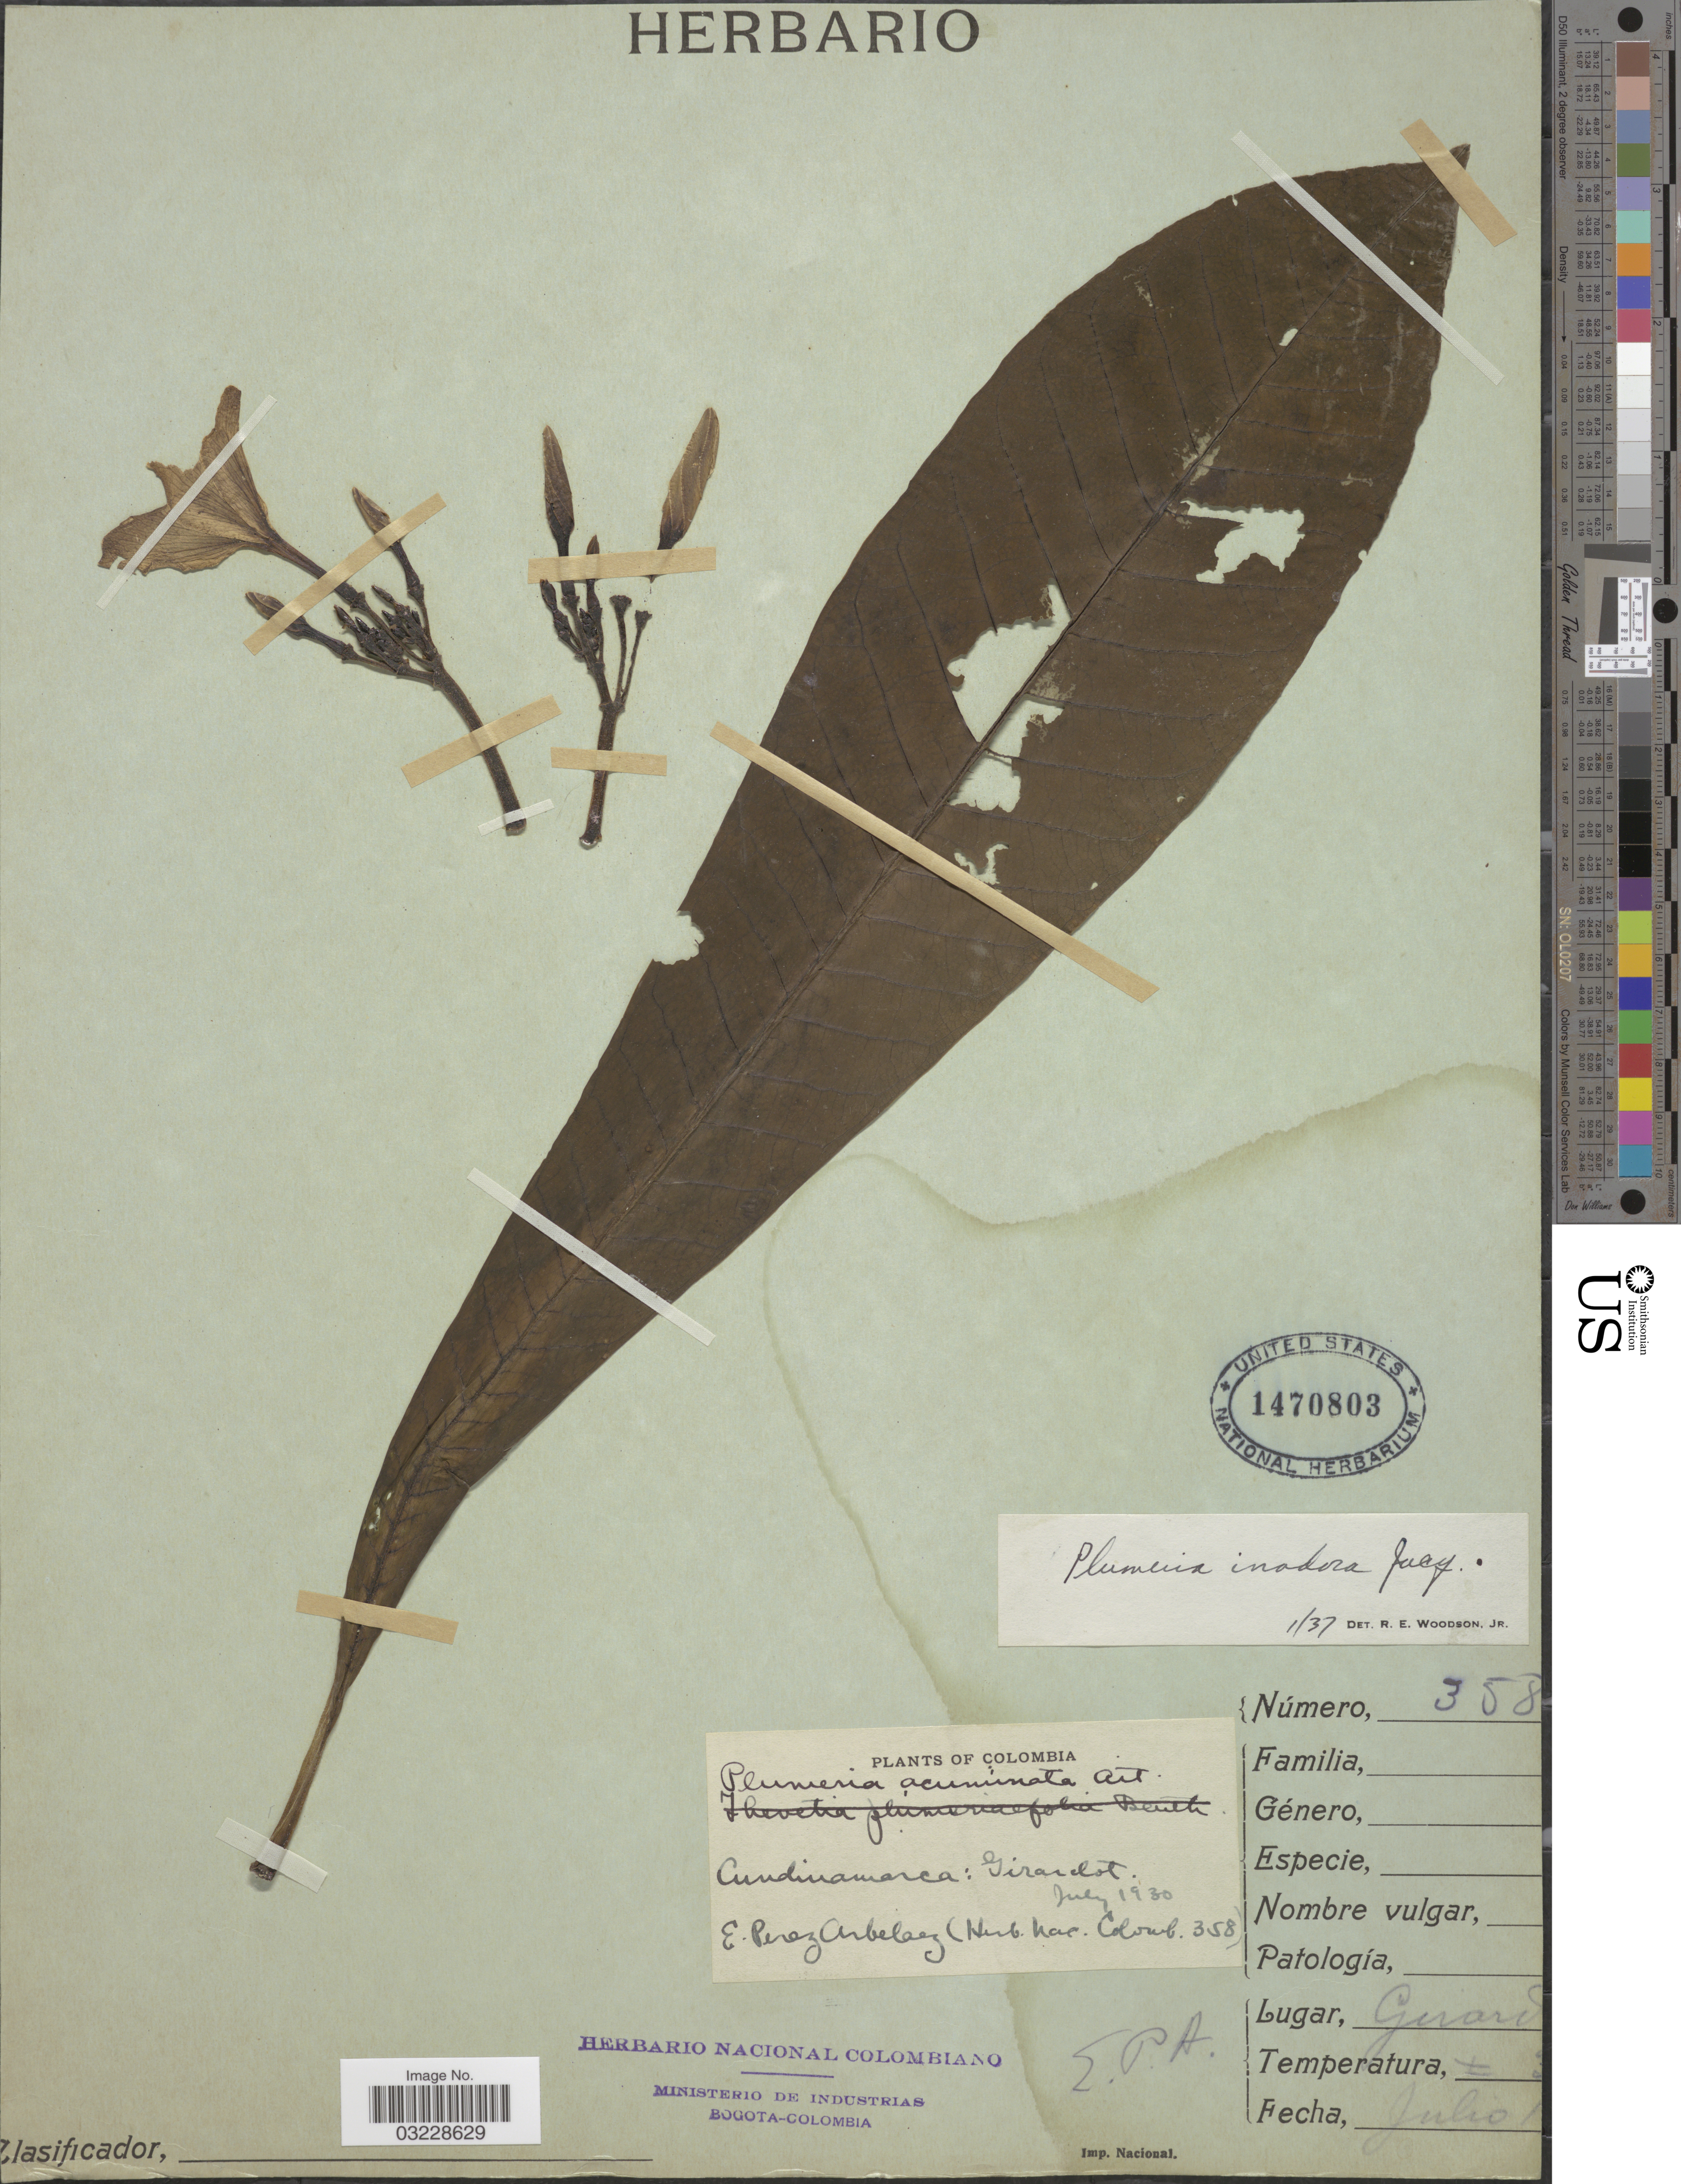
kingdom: Plantae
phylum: Tracheophyta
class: Magnoliopsida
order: Gentianales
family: Apocynaceae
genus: Plumeria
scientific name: Plumeria inodora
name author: Jacq.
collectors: E. Pérez Arbeláez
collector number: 358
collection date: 1930-07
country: Colombia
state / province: Cundinamarca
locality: Girardot.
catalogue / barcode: US 1470803